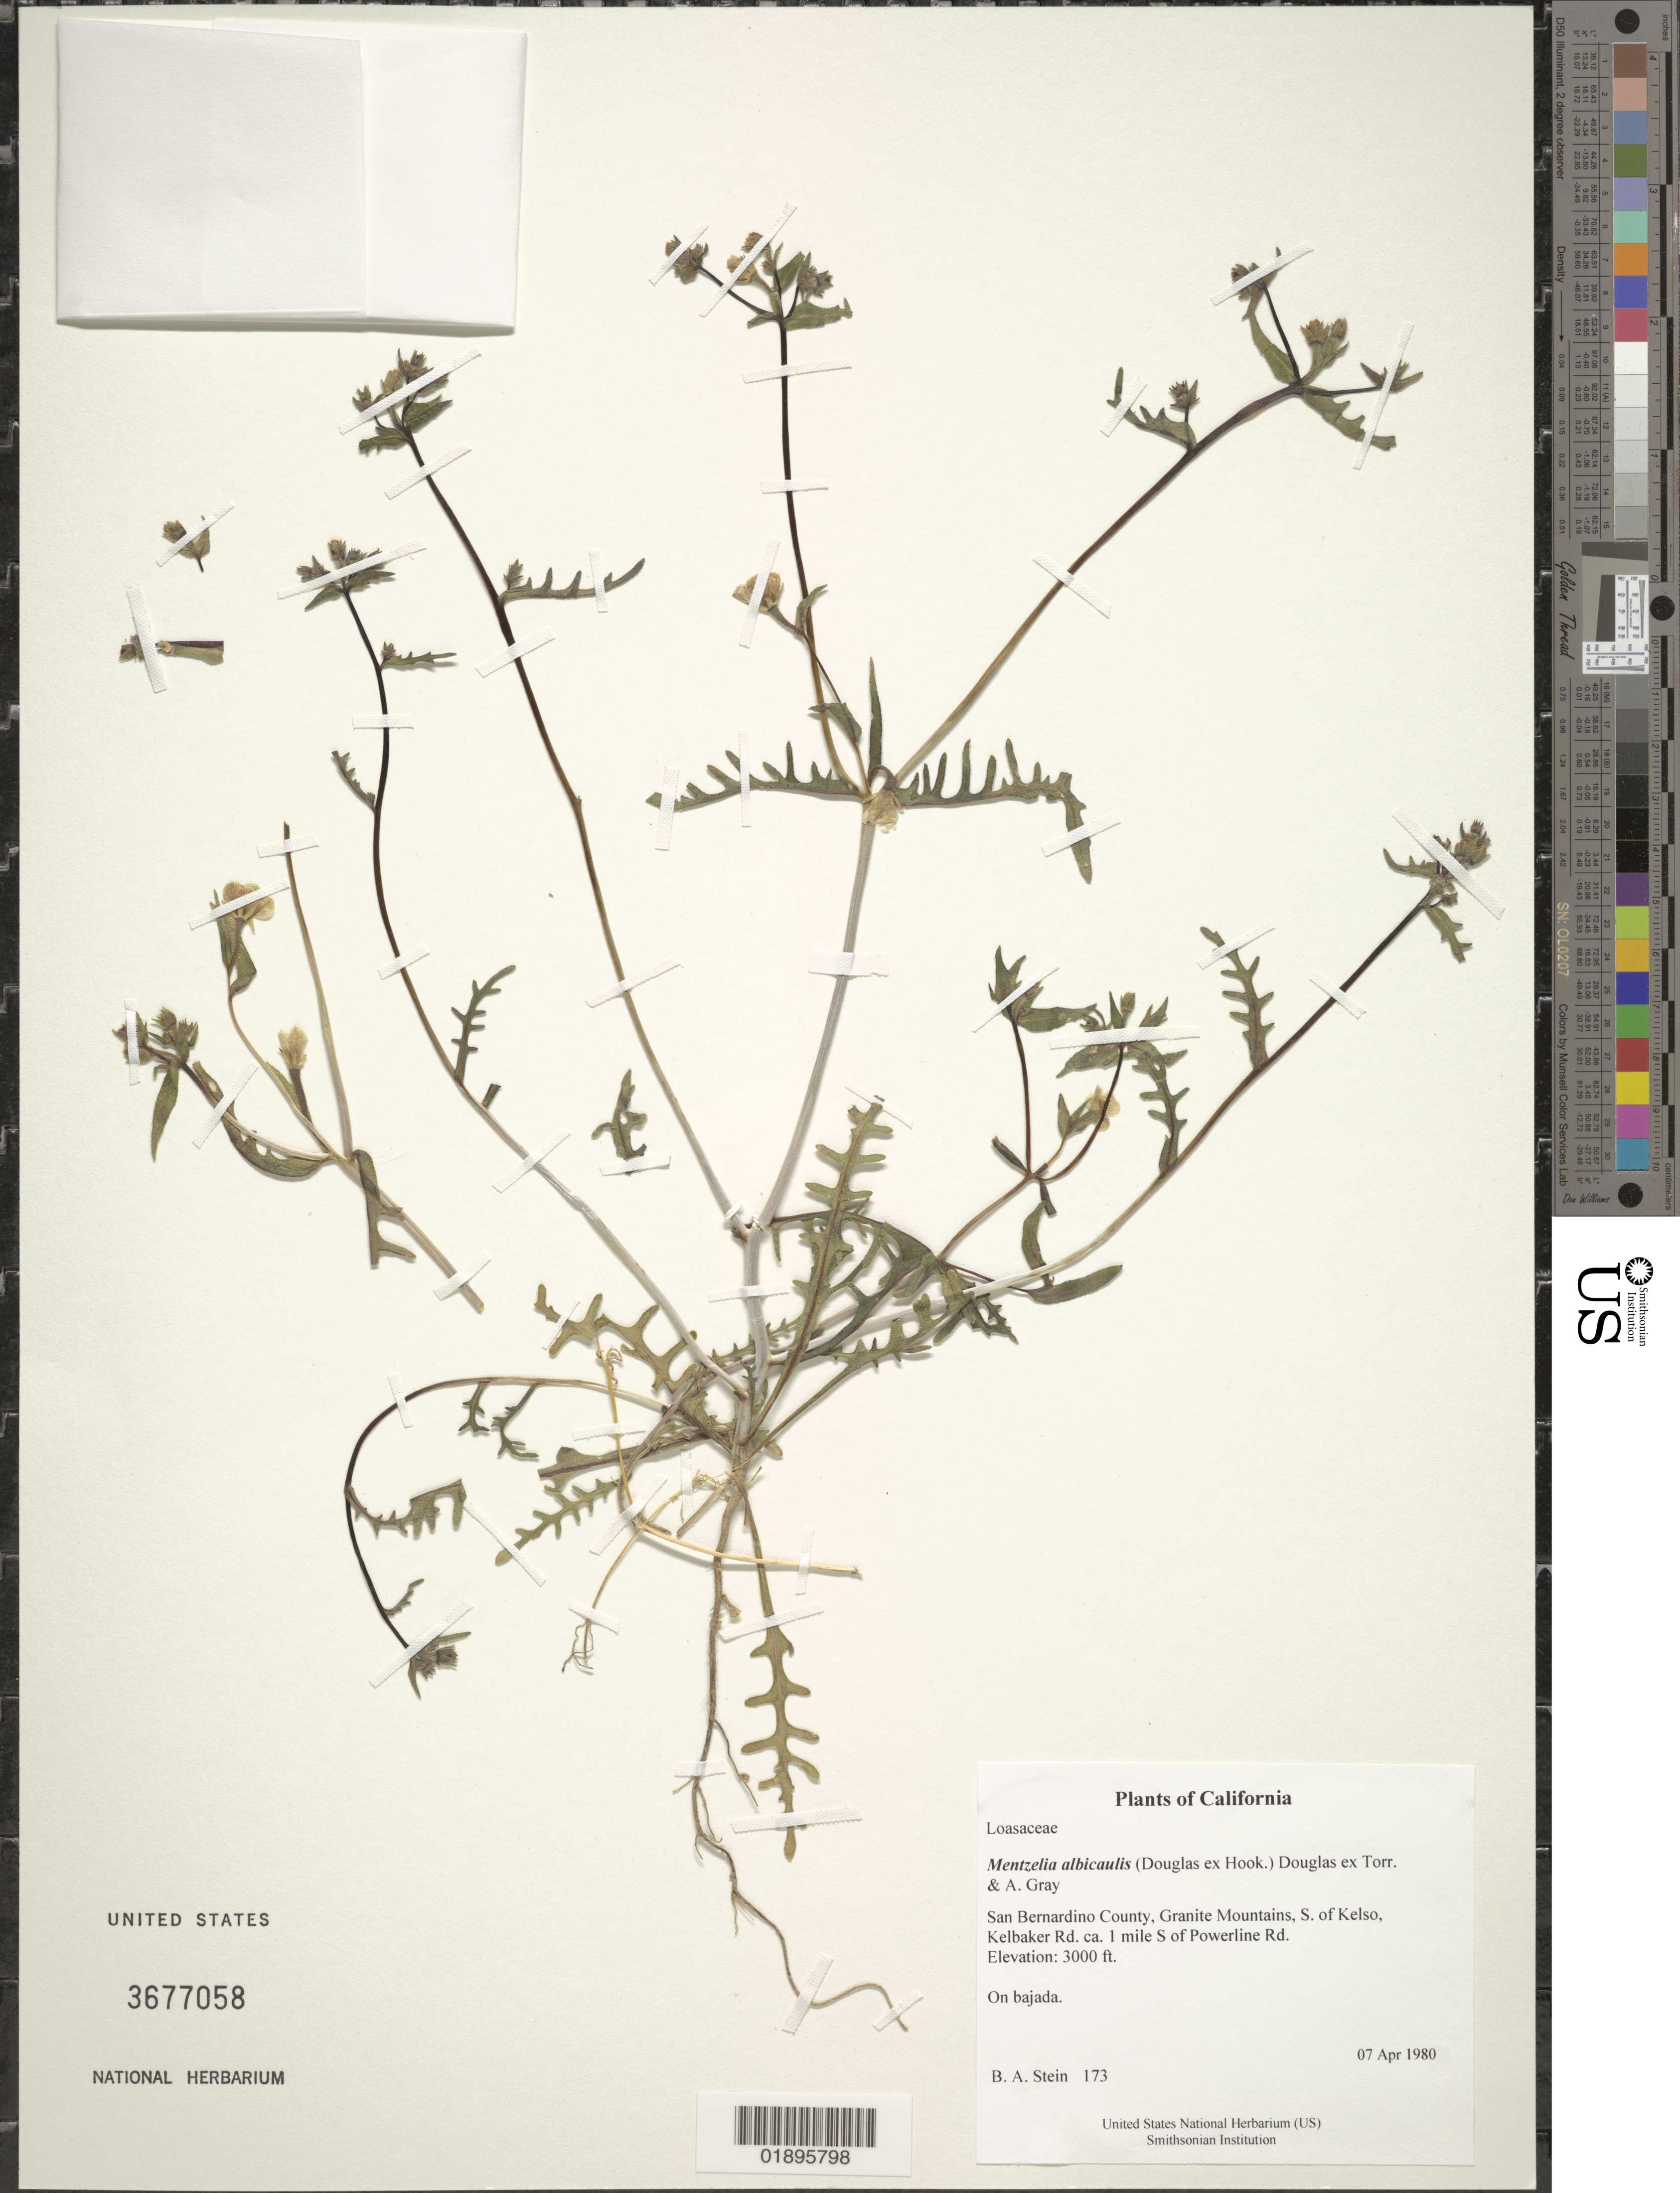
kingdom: Plantae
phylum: Tracheophyta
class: Magnoliopsida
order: Cornales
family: Loasaceae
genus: Mentzelia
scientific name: Mentzelia albicaulis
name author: (Douglas ex Hook.) Douglas ex Torr. & A. Gray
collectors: B. A. Stein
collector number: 173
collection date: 1980-04-07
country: United States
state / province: California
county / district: San Bernardino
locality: Granite Mountains, S. of Kelso, Kelbaker Rd. ca. 1 mile S of Powerline Rd.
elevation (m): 914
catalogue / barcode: US 3677058